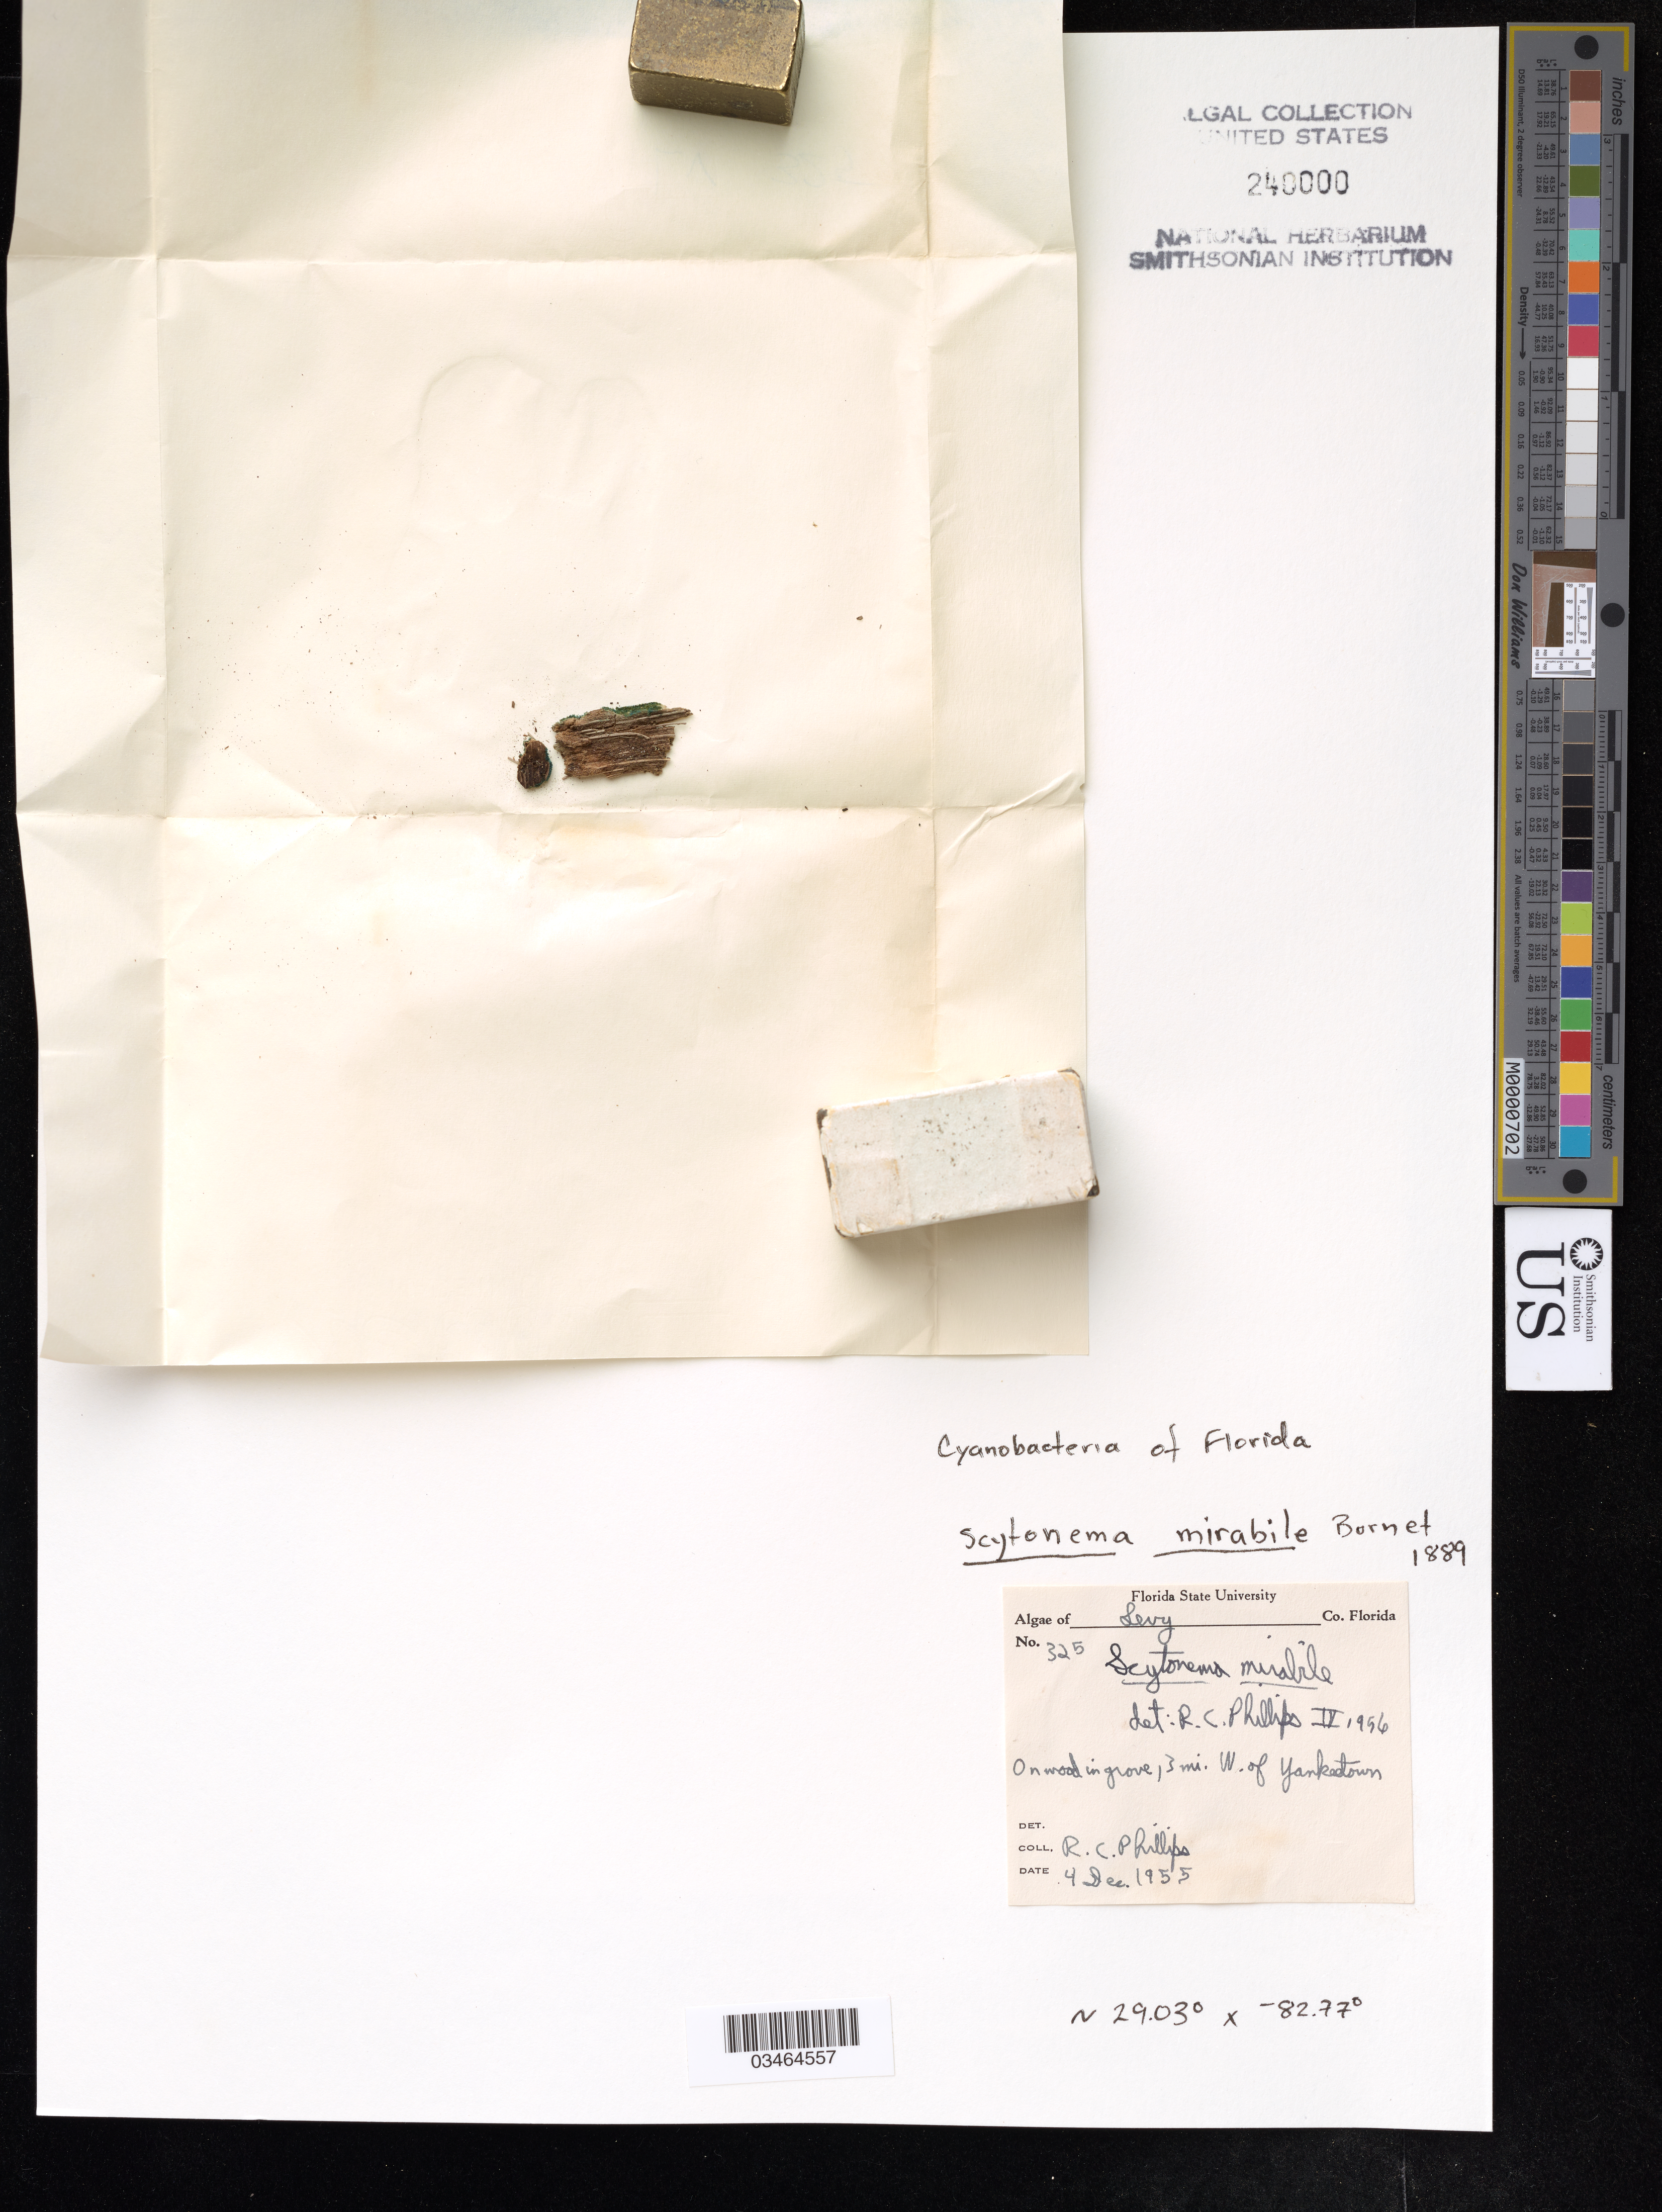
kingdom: Bacteria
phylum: Cyanobacteria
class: Cyanobacteriia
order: Cyanobacteriales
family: Scytonemataceae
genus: Scytonema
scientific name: Scytonema mirabile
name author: Wolle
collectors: R. Phillips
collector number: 325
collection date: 1955-12-04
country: United States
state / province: Florida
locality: Levy Co. On wood in grove, 3mi. W. of Yankeetown.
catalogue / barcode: US 240000